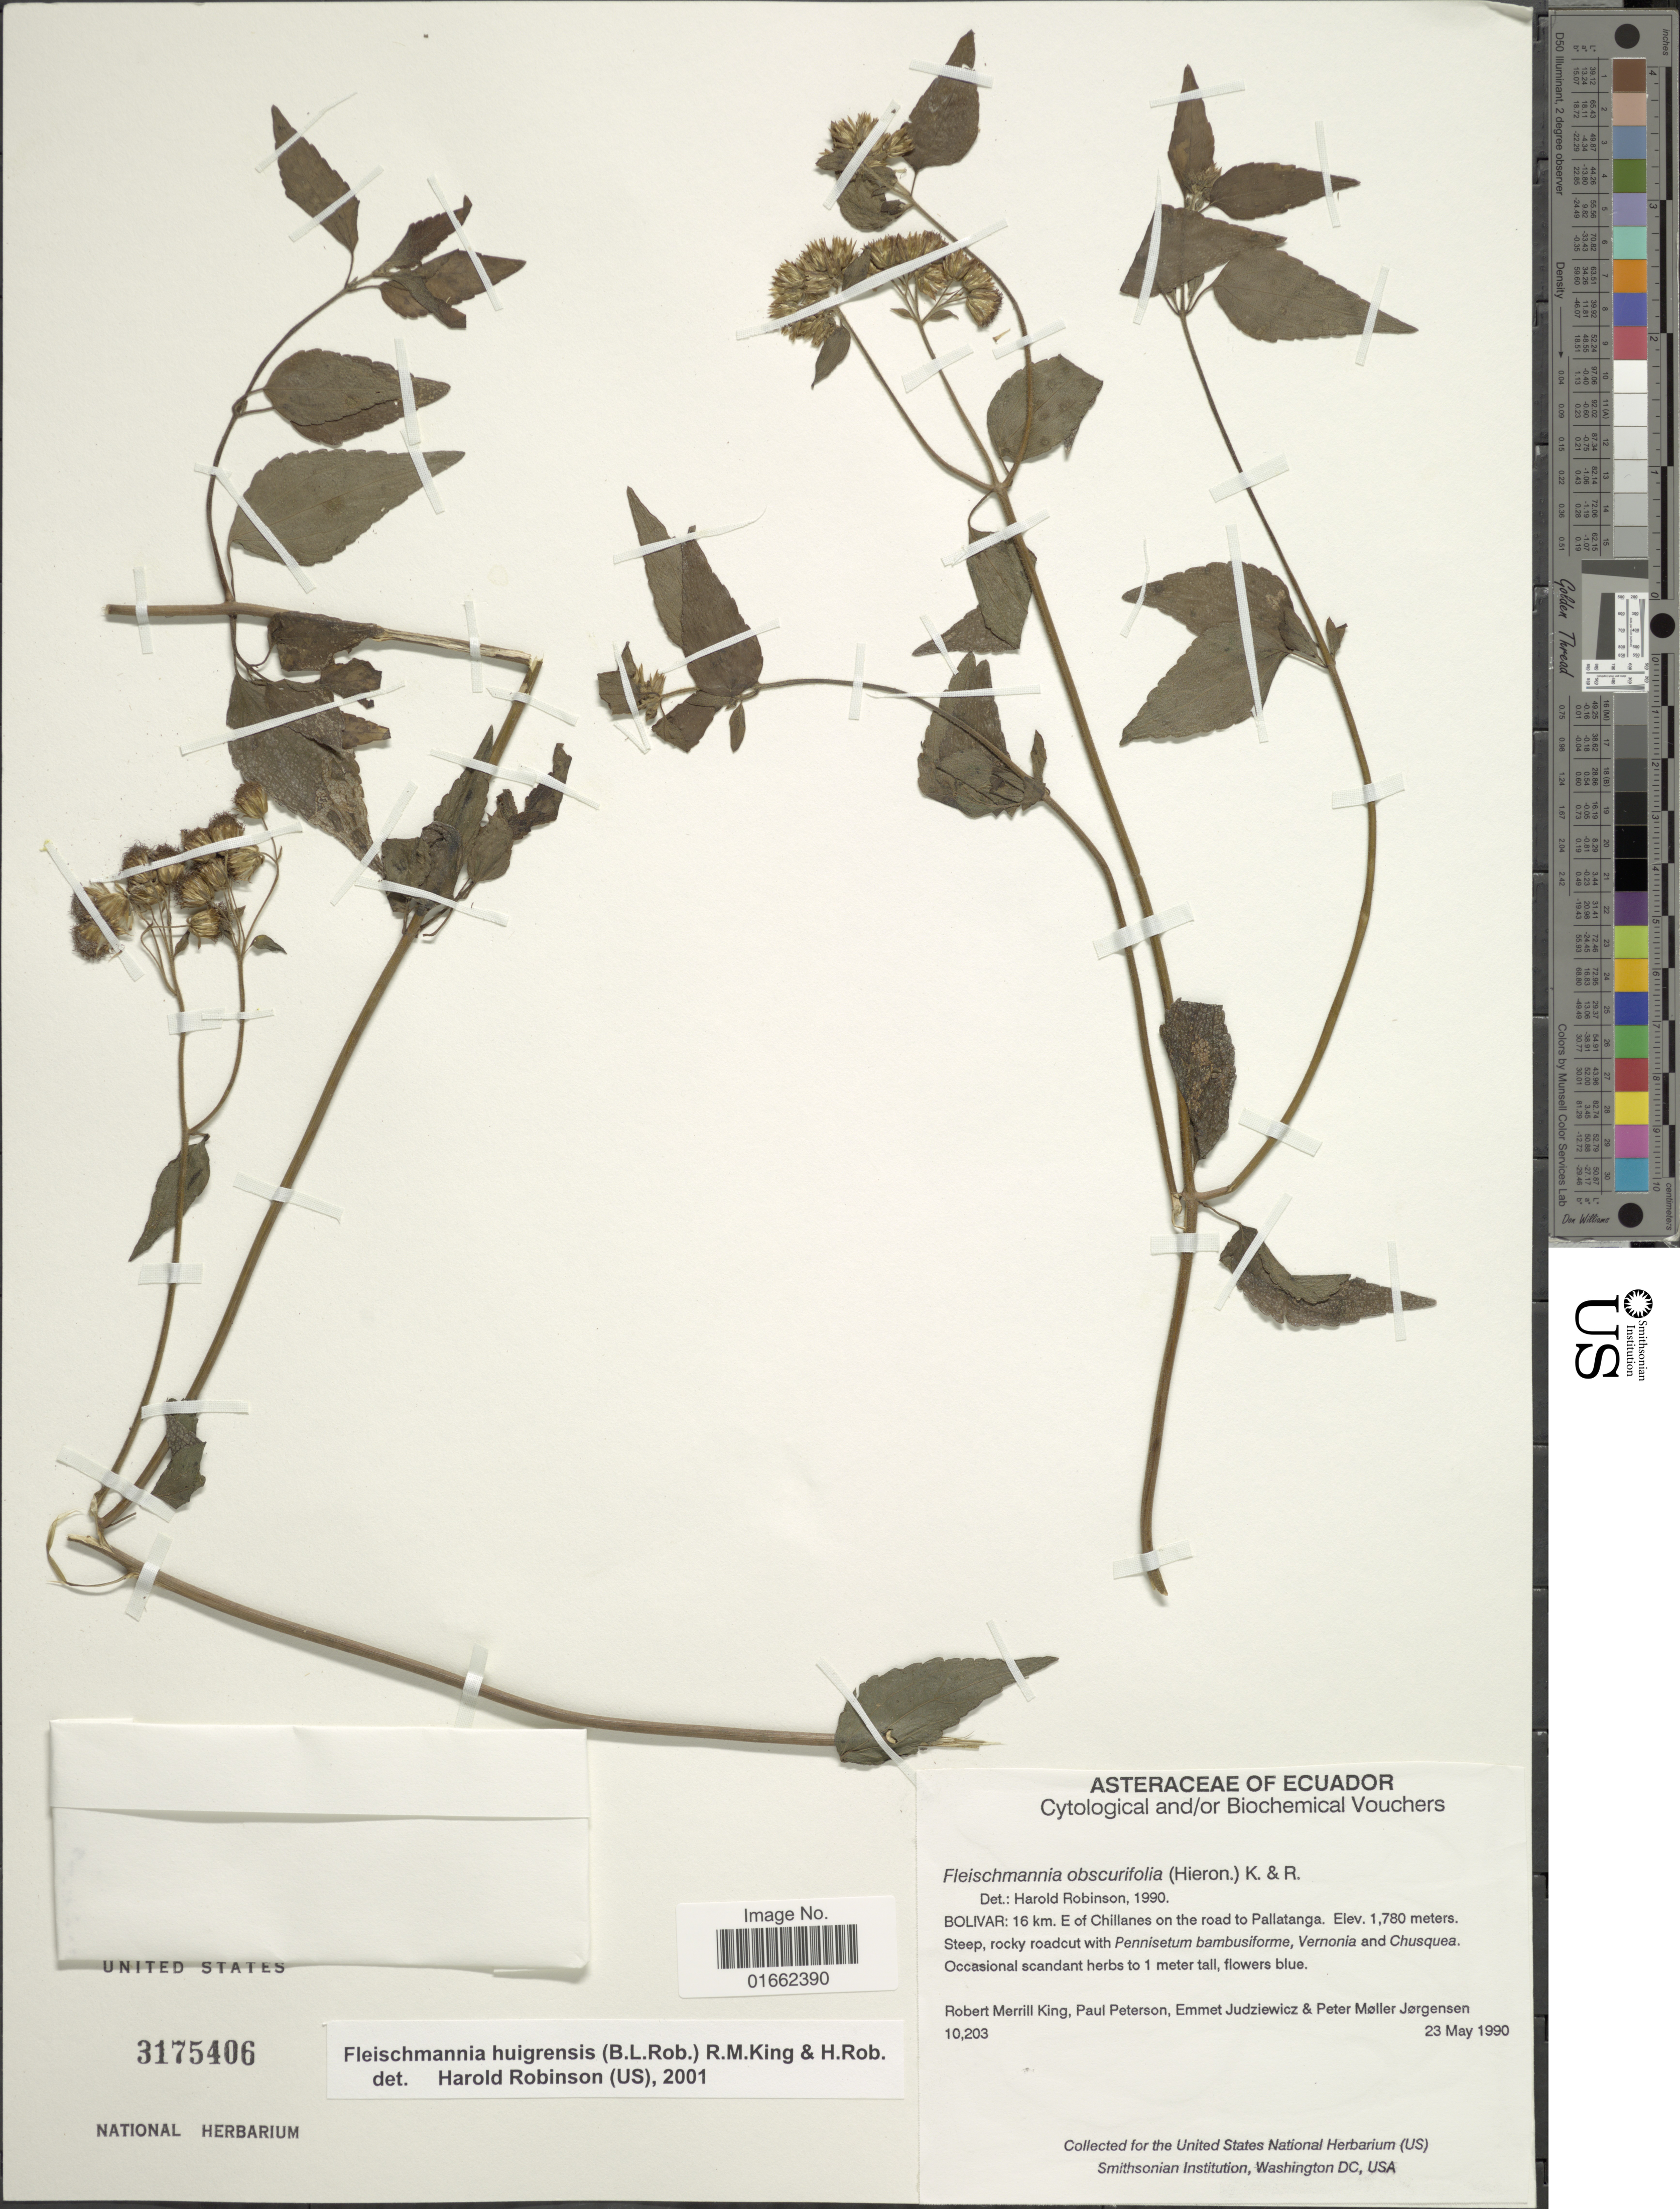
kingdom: Plantae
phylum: Tracheophyta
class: Magnoliopsida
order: Asterales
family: Asteraceae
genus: Fleischmannia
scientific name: Fleischmannia obscurifolia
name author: (Hieron.) R.M. King & H. Rob.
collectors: R. M. King, P. M. Peterson, E. Judziewicz & P. M. Jørgensen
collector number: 10203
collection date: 1990-05-23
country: Ecuador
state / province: Bolívar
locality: Bolivar: 16 km. E of Chillanes on the road to Pallatanga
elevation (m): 1780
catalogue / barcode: US 3175406